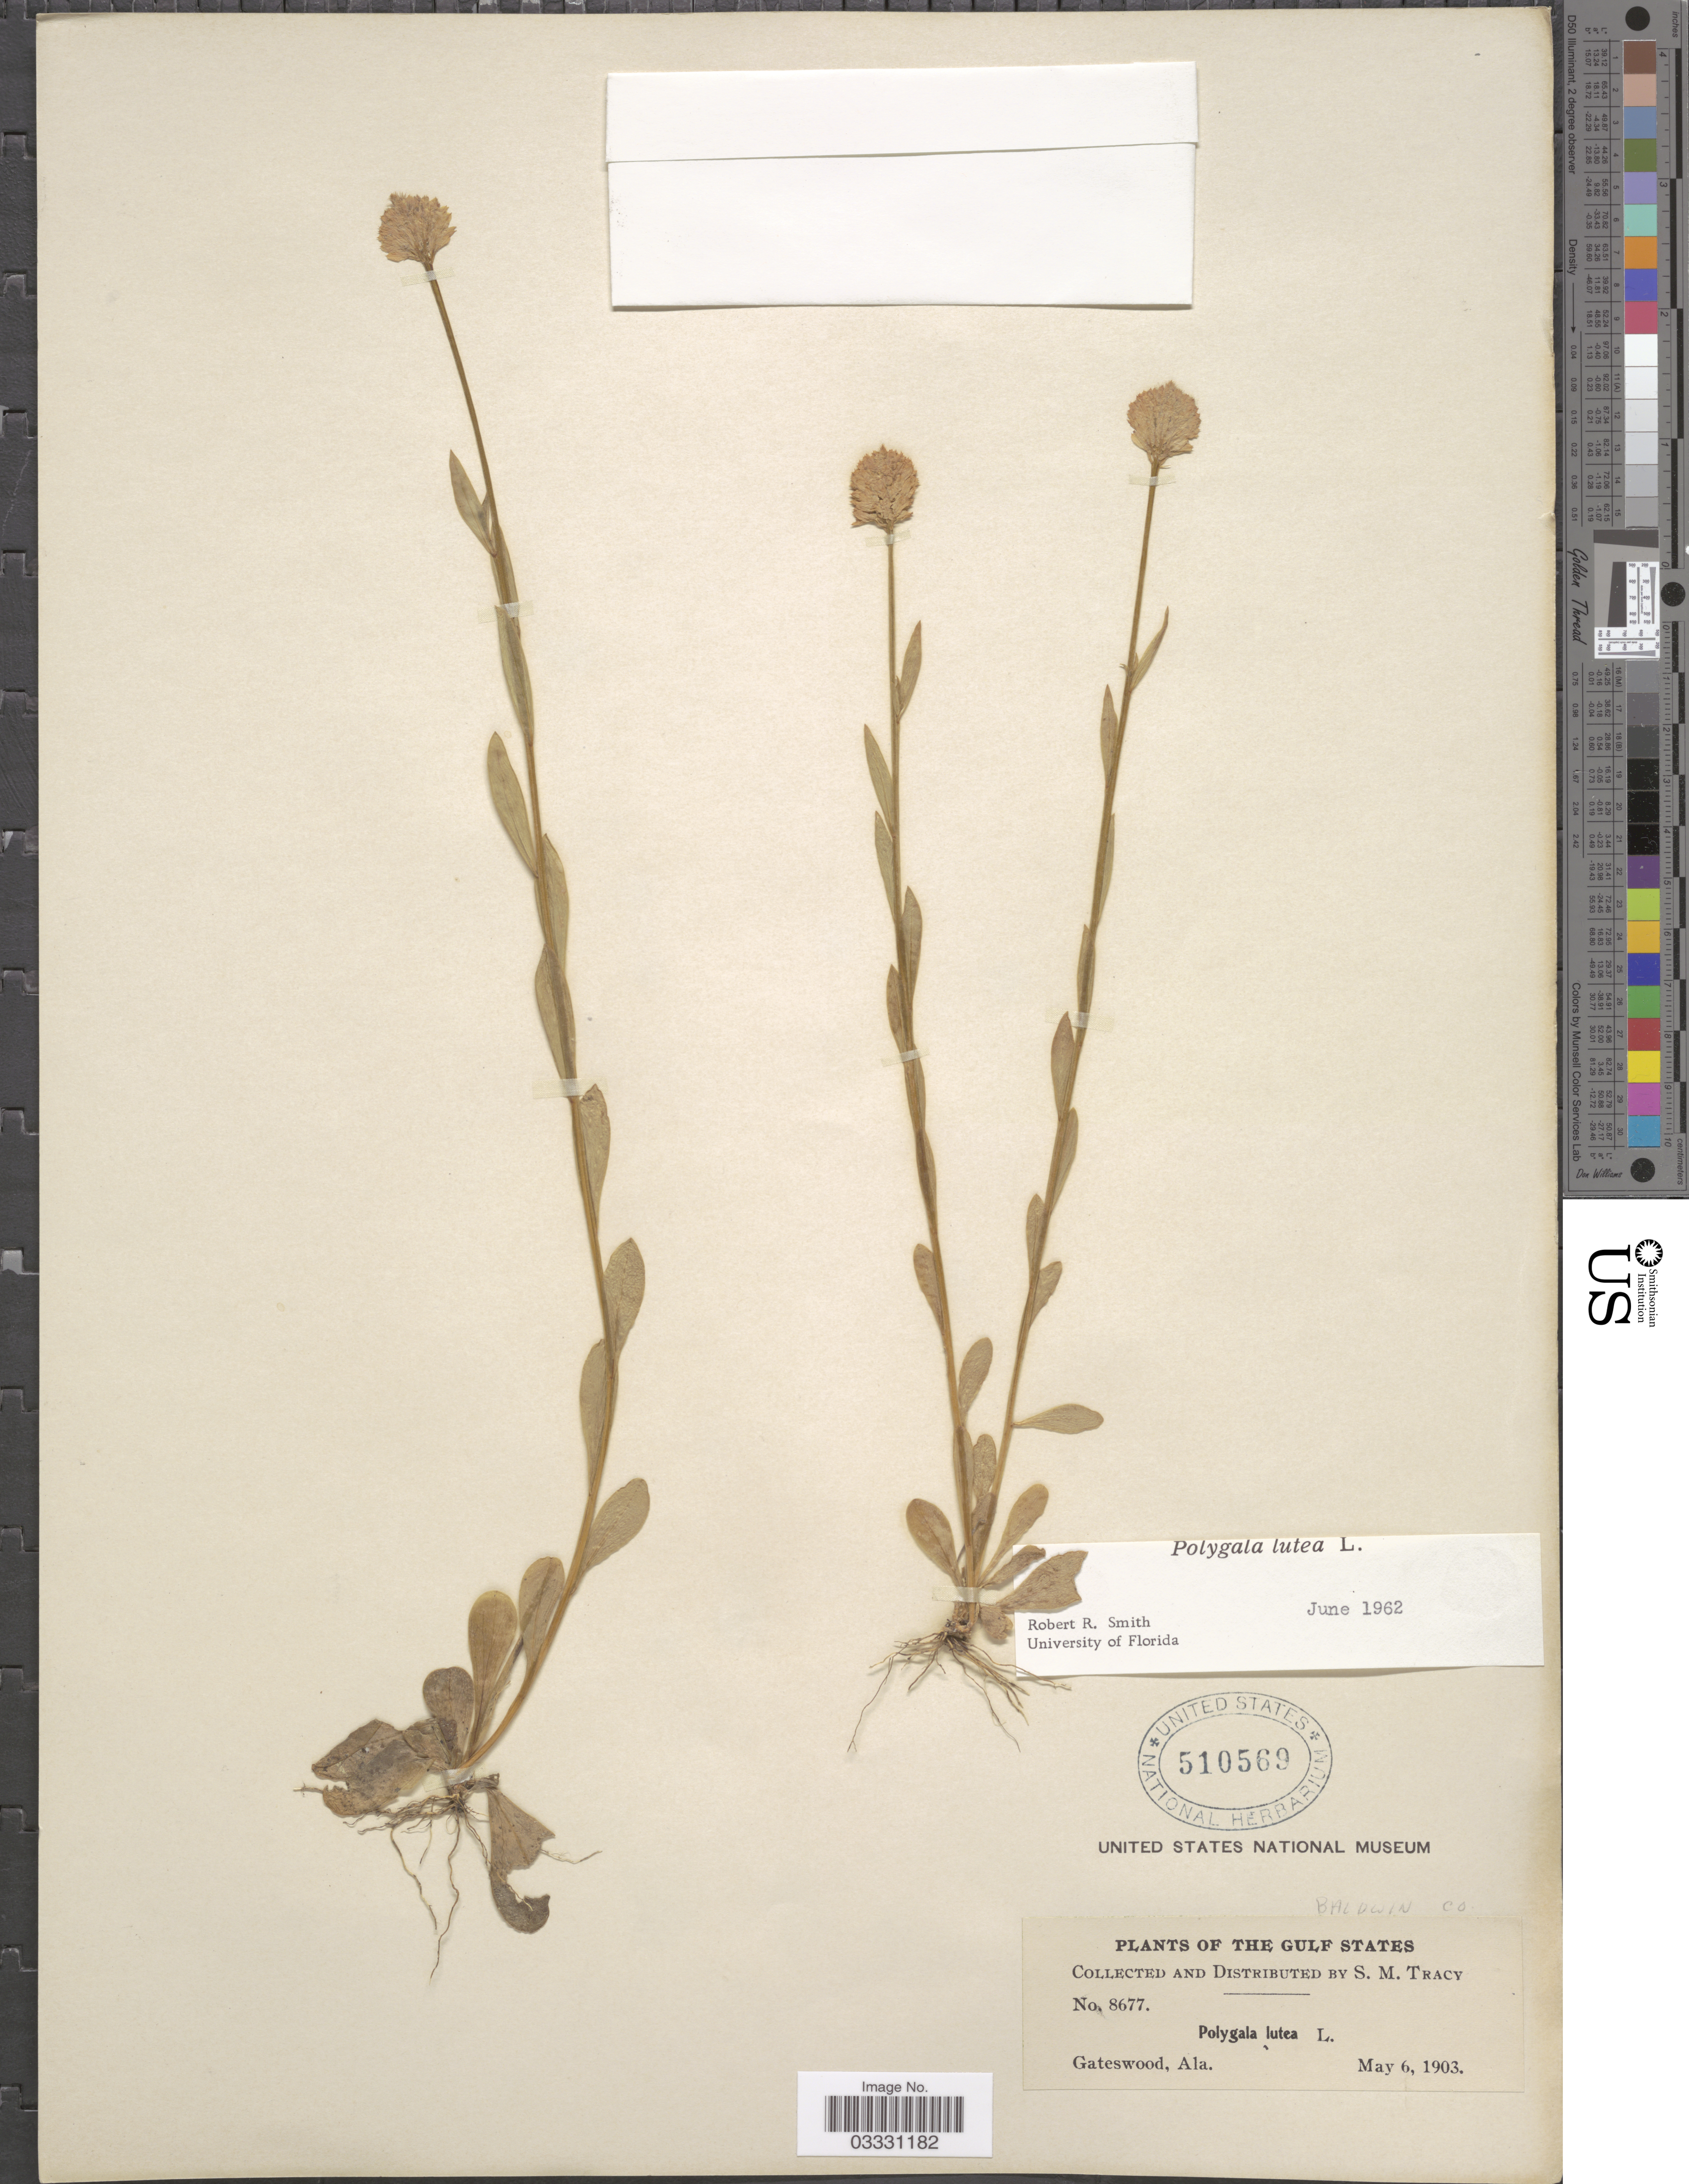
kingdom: Plantae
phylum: Tracheophyta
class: Magnoliopsida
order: Fabales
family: Polygalaceae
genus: Polygala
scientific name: Polygala lutea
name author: L.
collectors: S. M. Tracy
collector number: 8677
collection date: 1903-05-06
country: United States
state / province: Alabama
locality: Baldwin Co. The Gulf States. Gateswood.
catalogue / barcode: US 510569